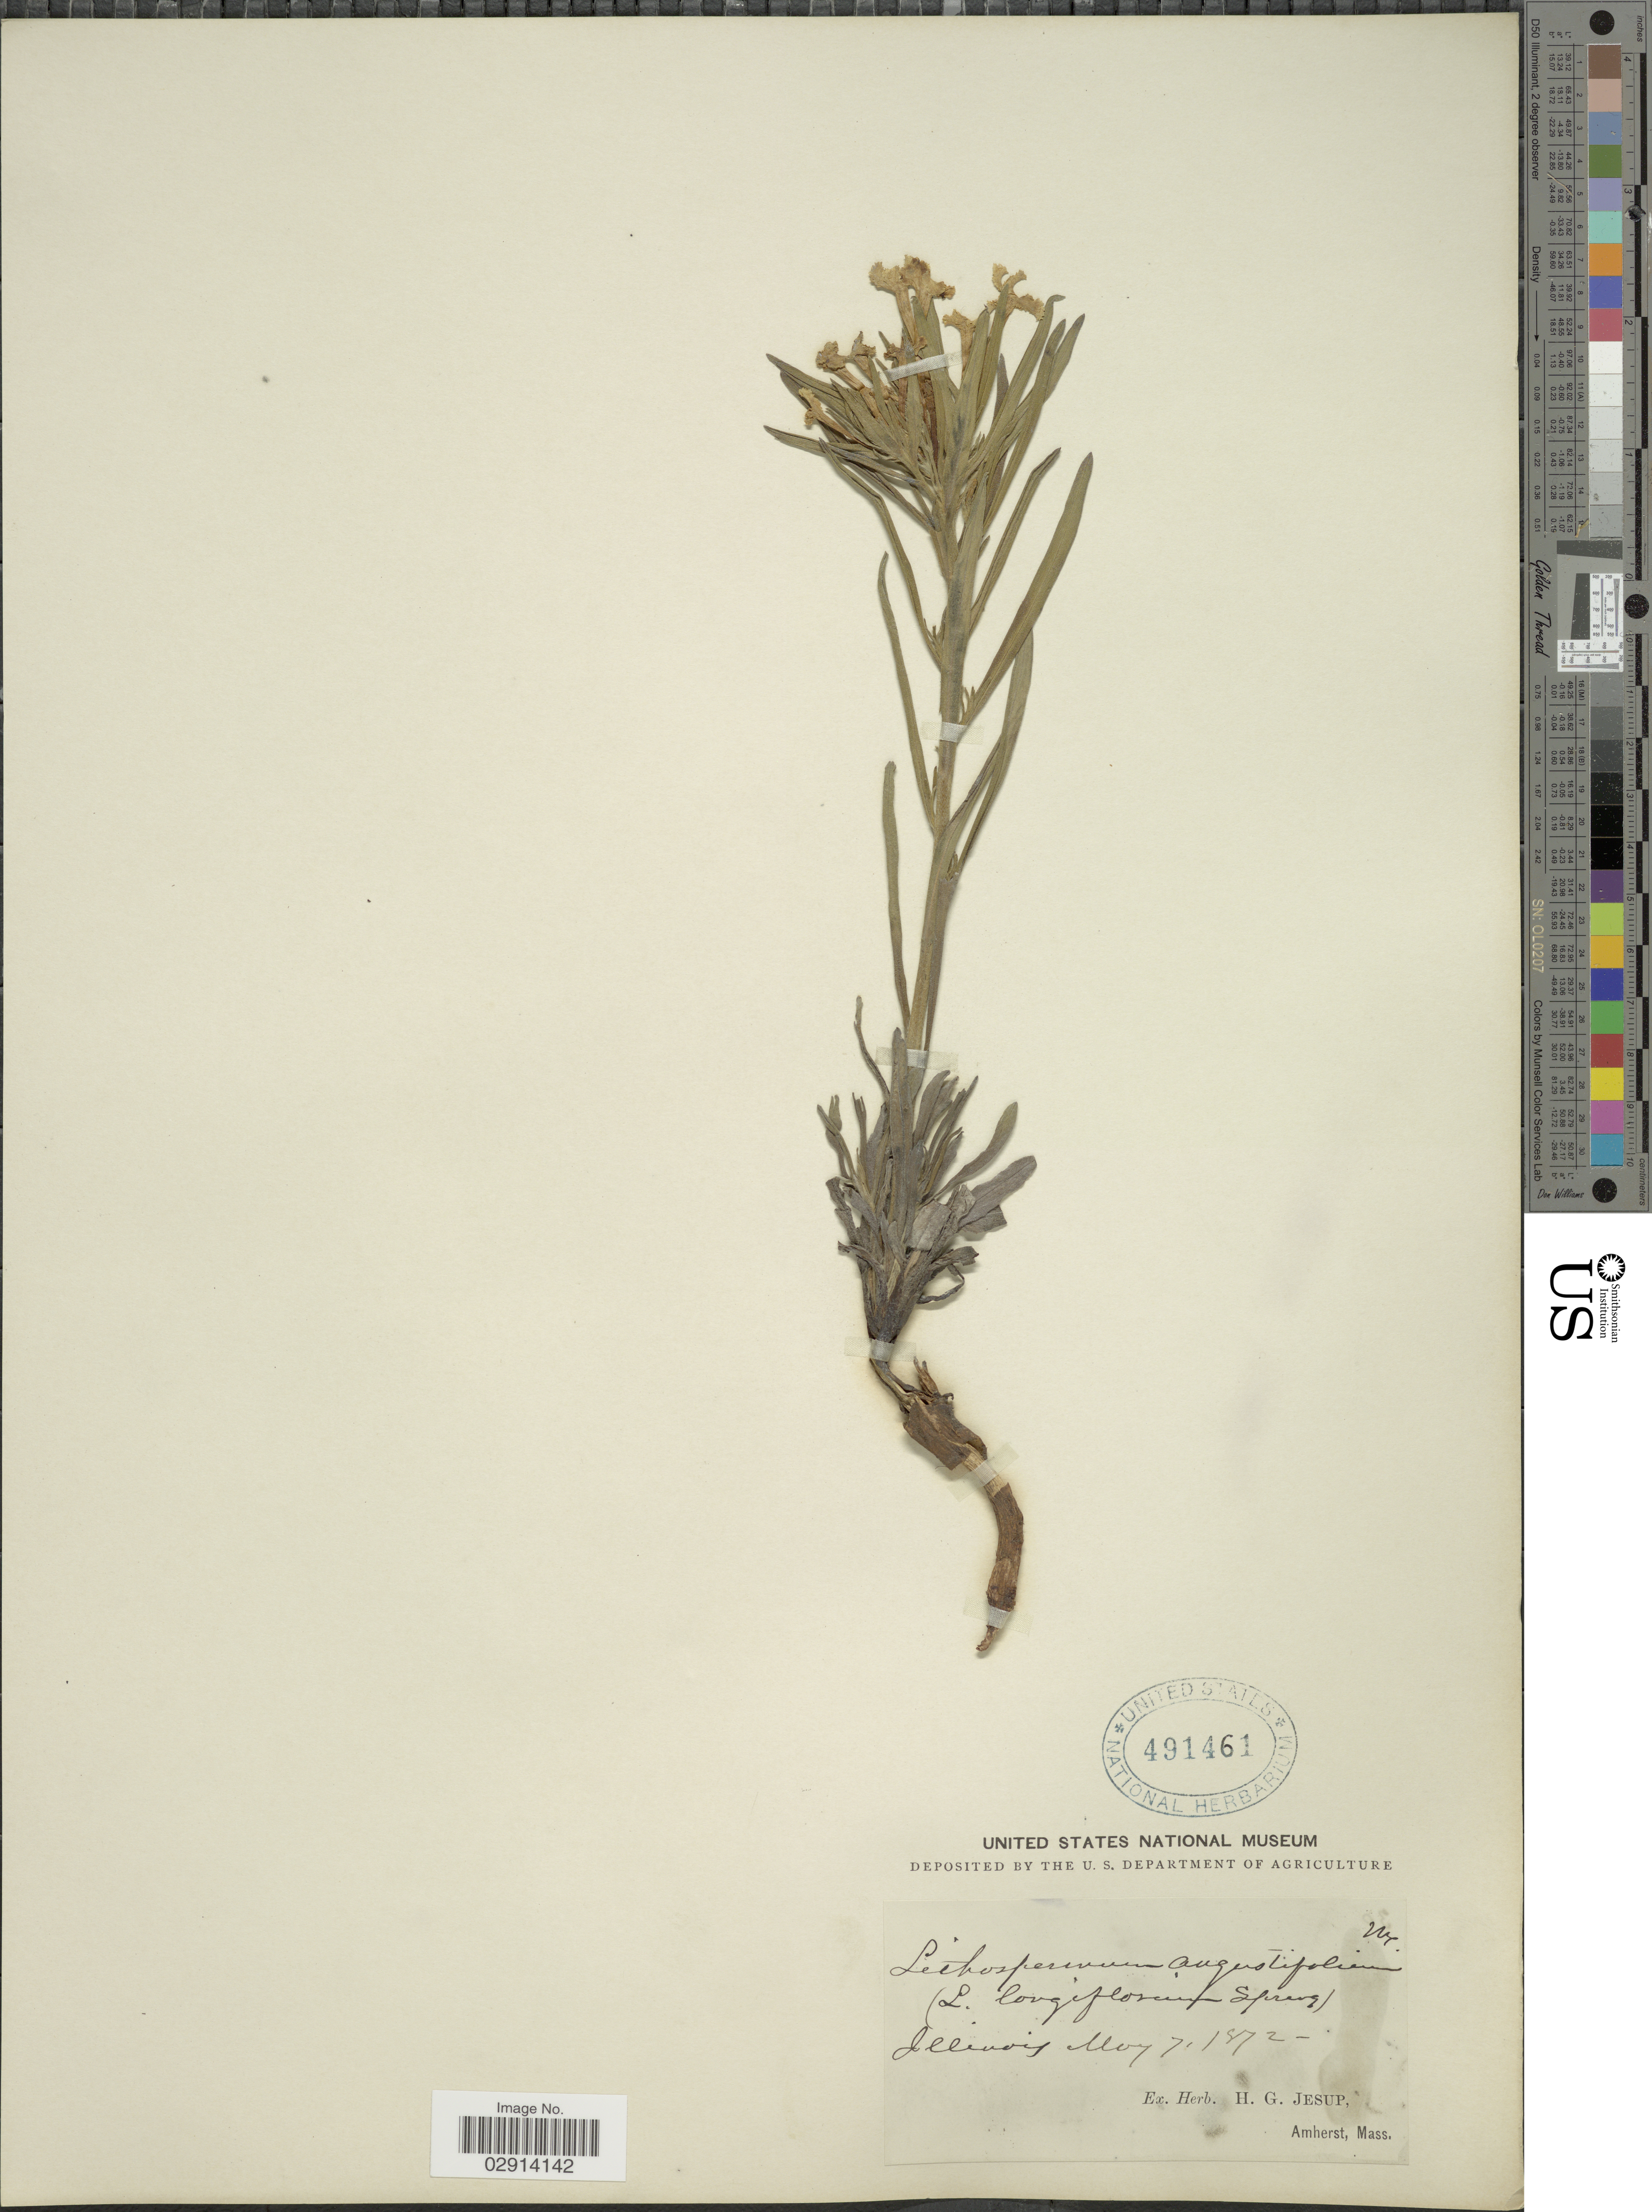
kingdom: Plantae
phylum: Tracheophyta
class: Magnoliopsida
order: Boraginales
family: Boraginaceae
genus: Lithospermum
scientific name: Lithospermum incisum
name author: Lehm.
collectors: ex herb. H. G. Jesup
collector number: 216*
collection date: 1872-05-07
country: United States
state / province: Illinois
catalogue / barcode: US 491461